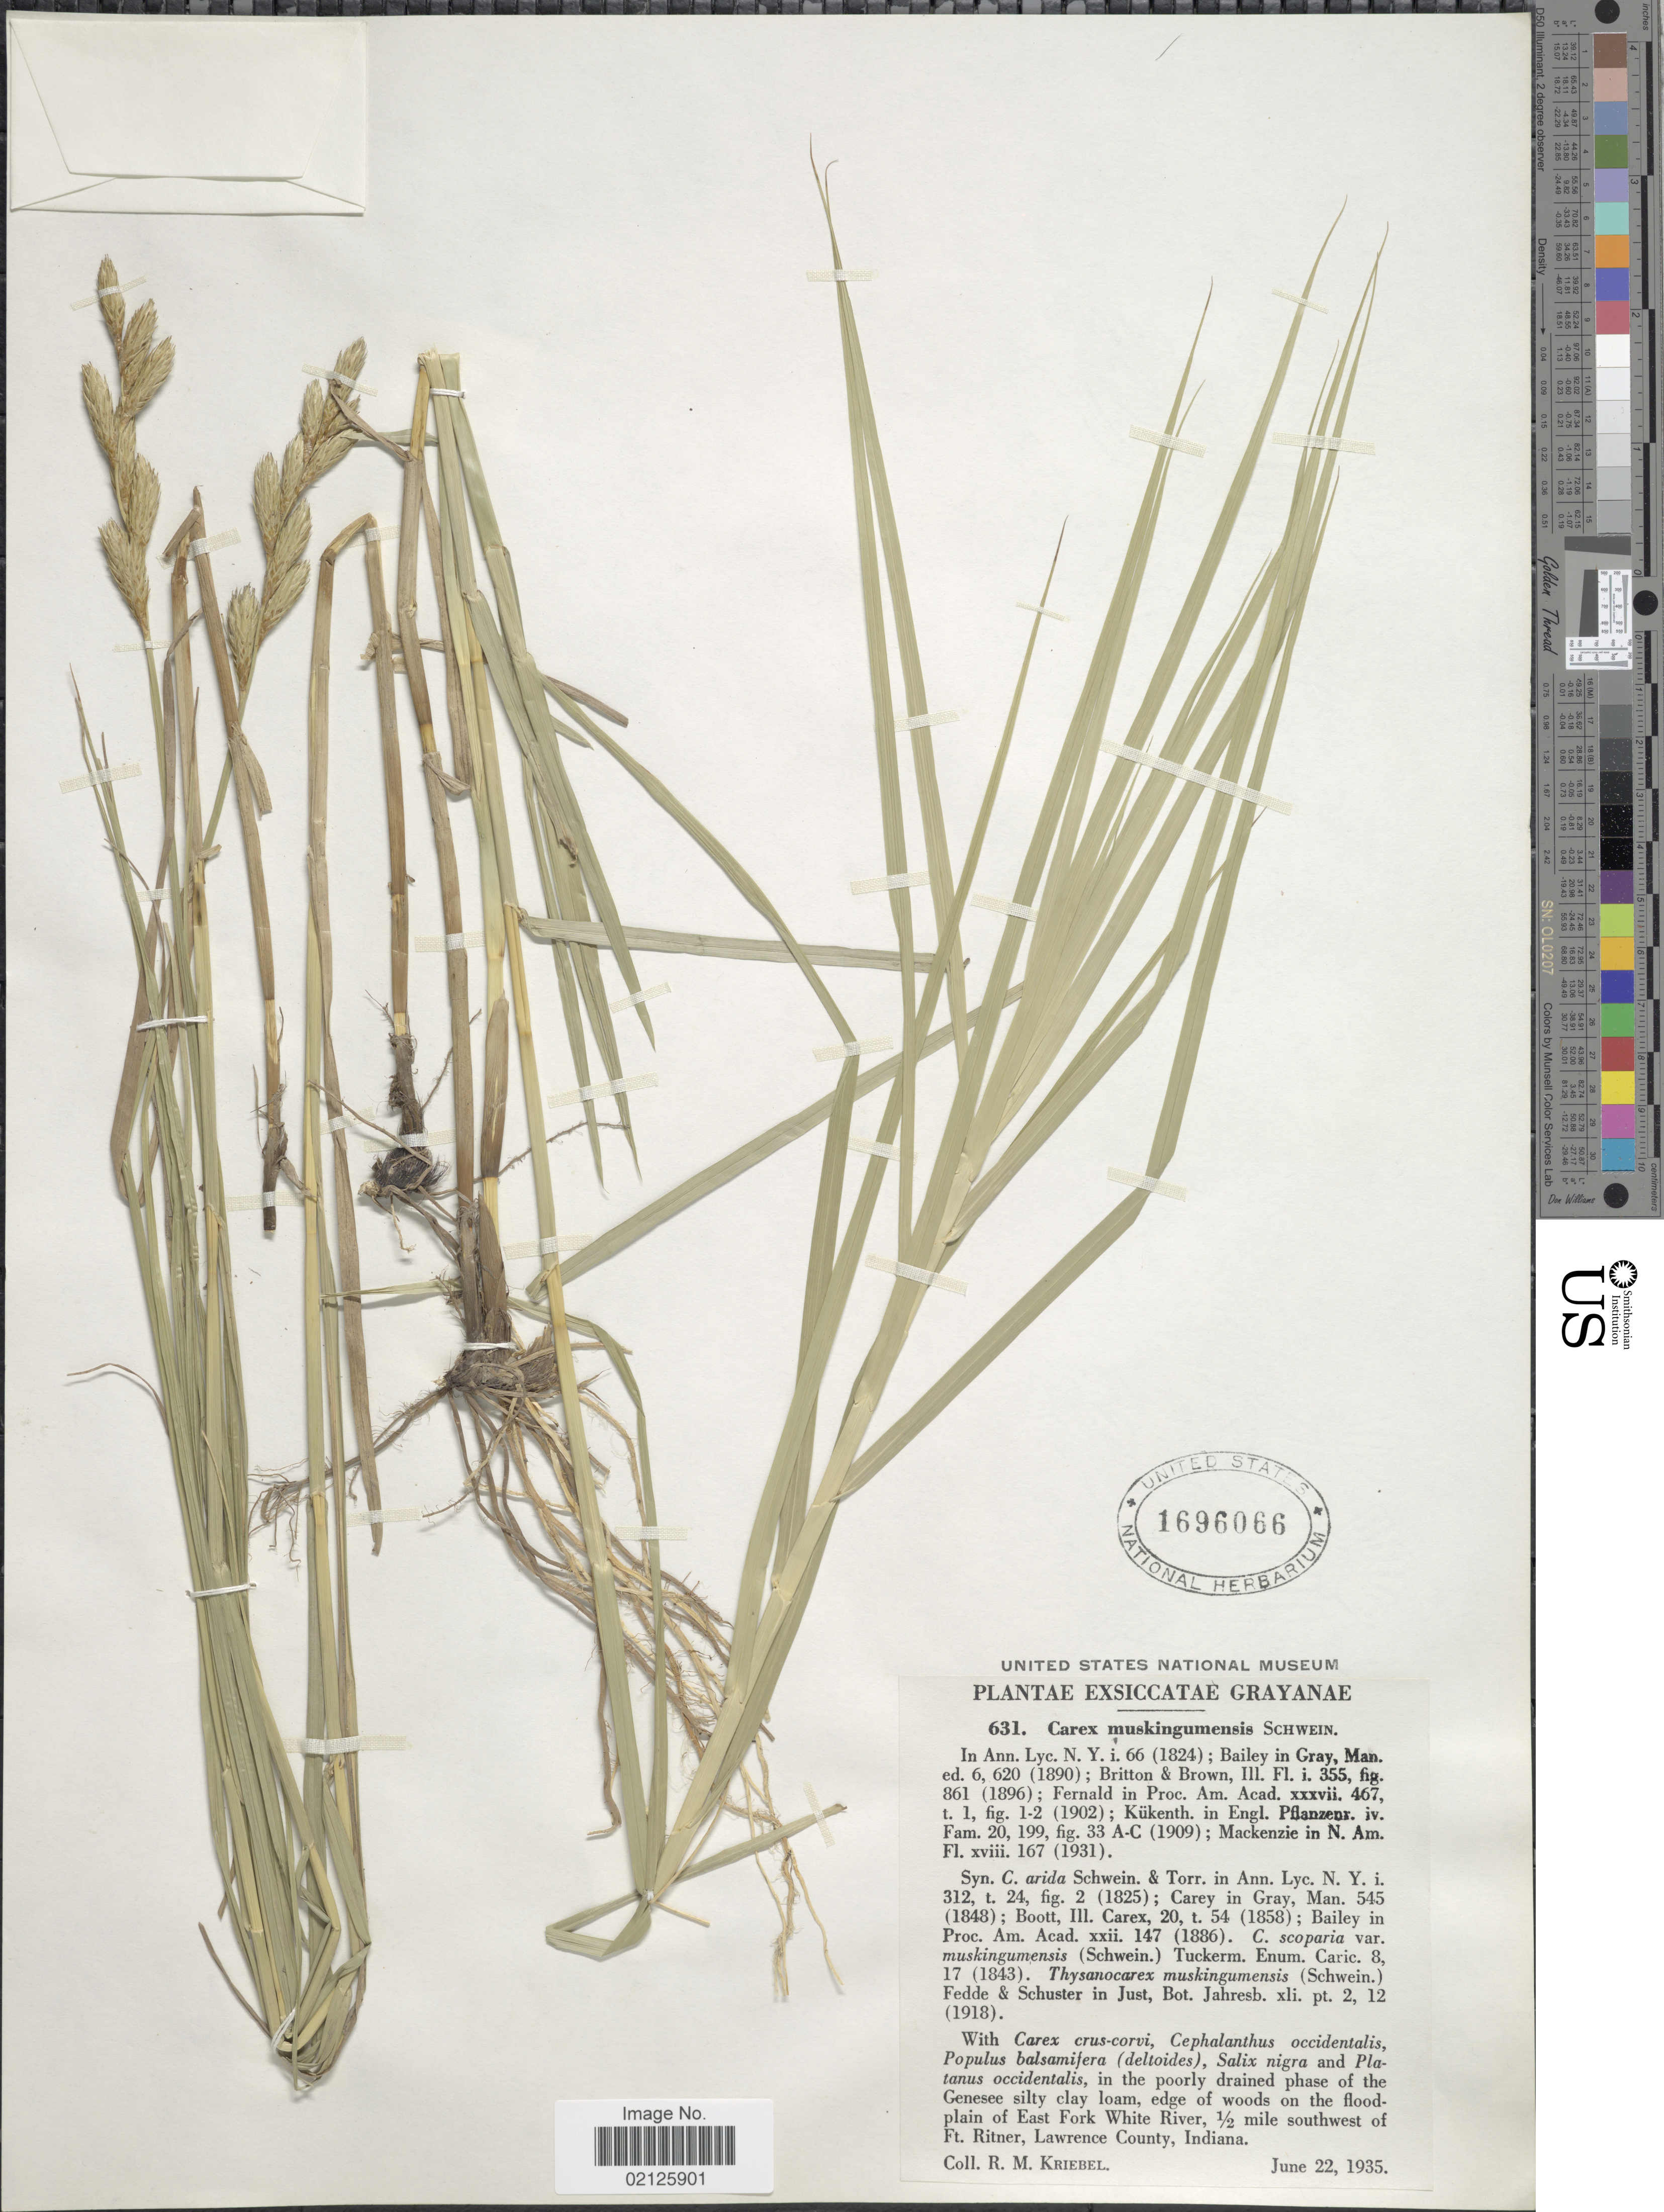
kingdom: Plantae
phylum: Tracheophyta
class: Liliopsida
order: Poales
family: Cyperaceae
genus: Carex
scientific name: Carex muskingumensis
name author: Schwein.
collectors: R. M. Kriebel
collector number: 631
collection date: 1935-06-22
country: United States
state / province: Indiana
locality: Edge of woods on the floodplain of East Fork White River, ½ mile southwest of Ft. Ritner, Lawrence County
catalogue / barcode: US 1696066